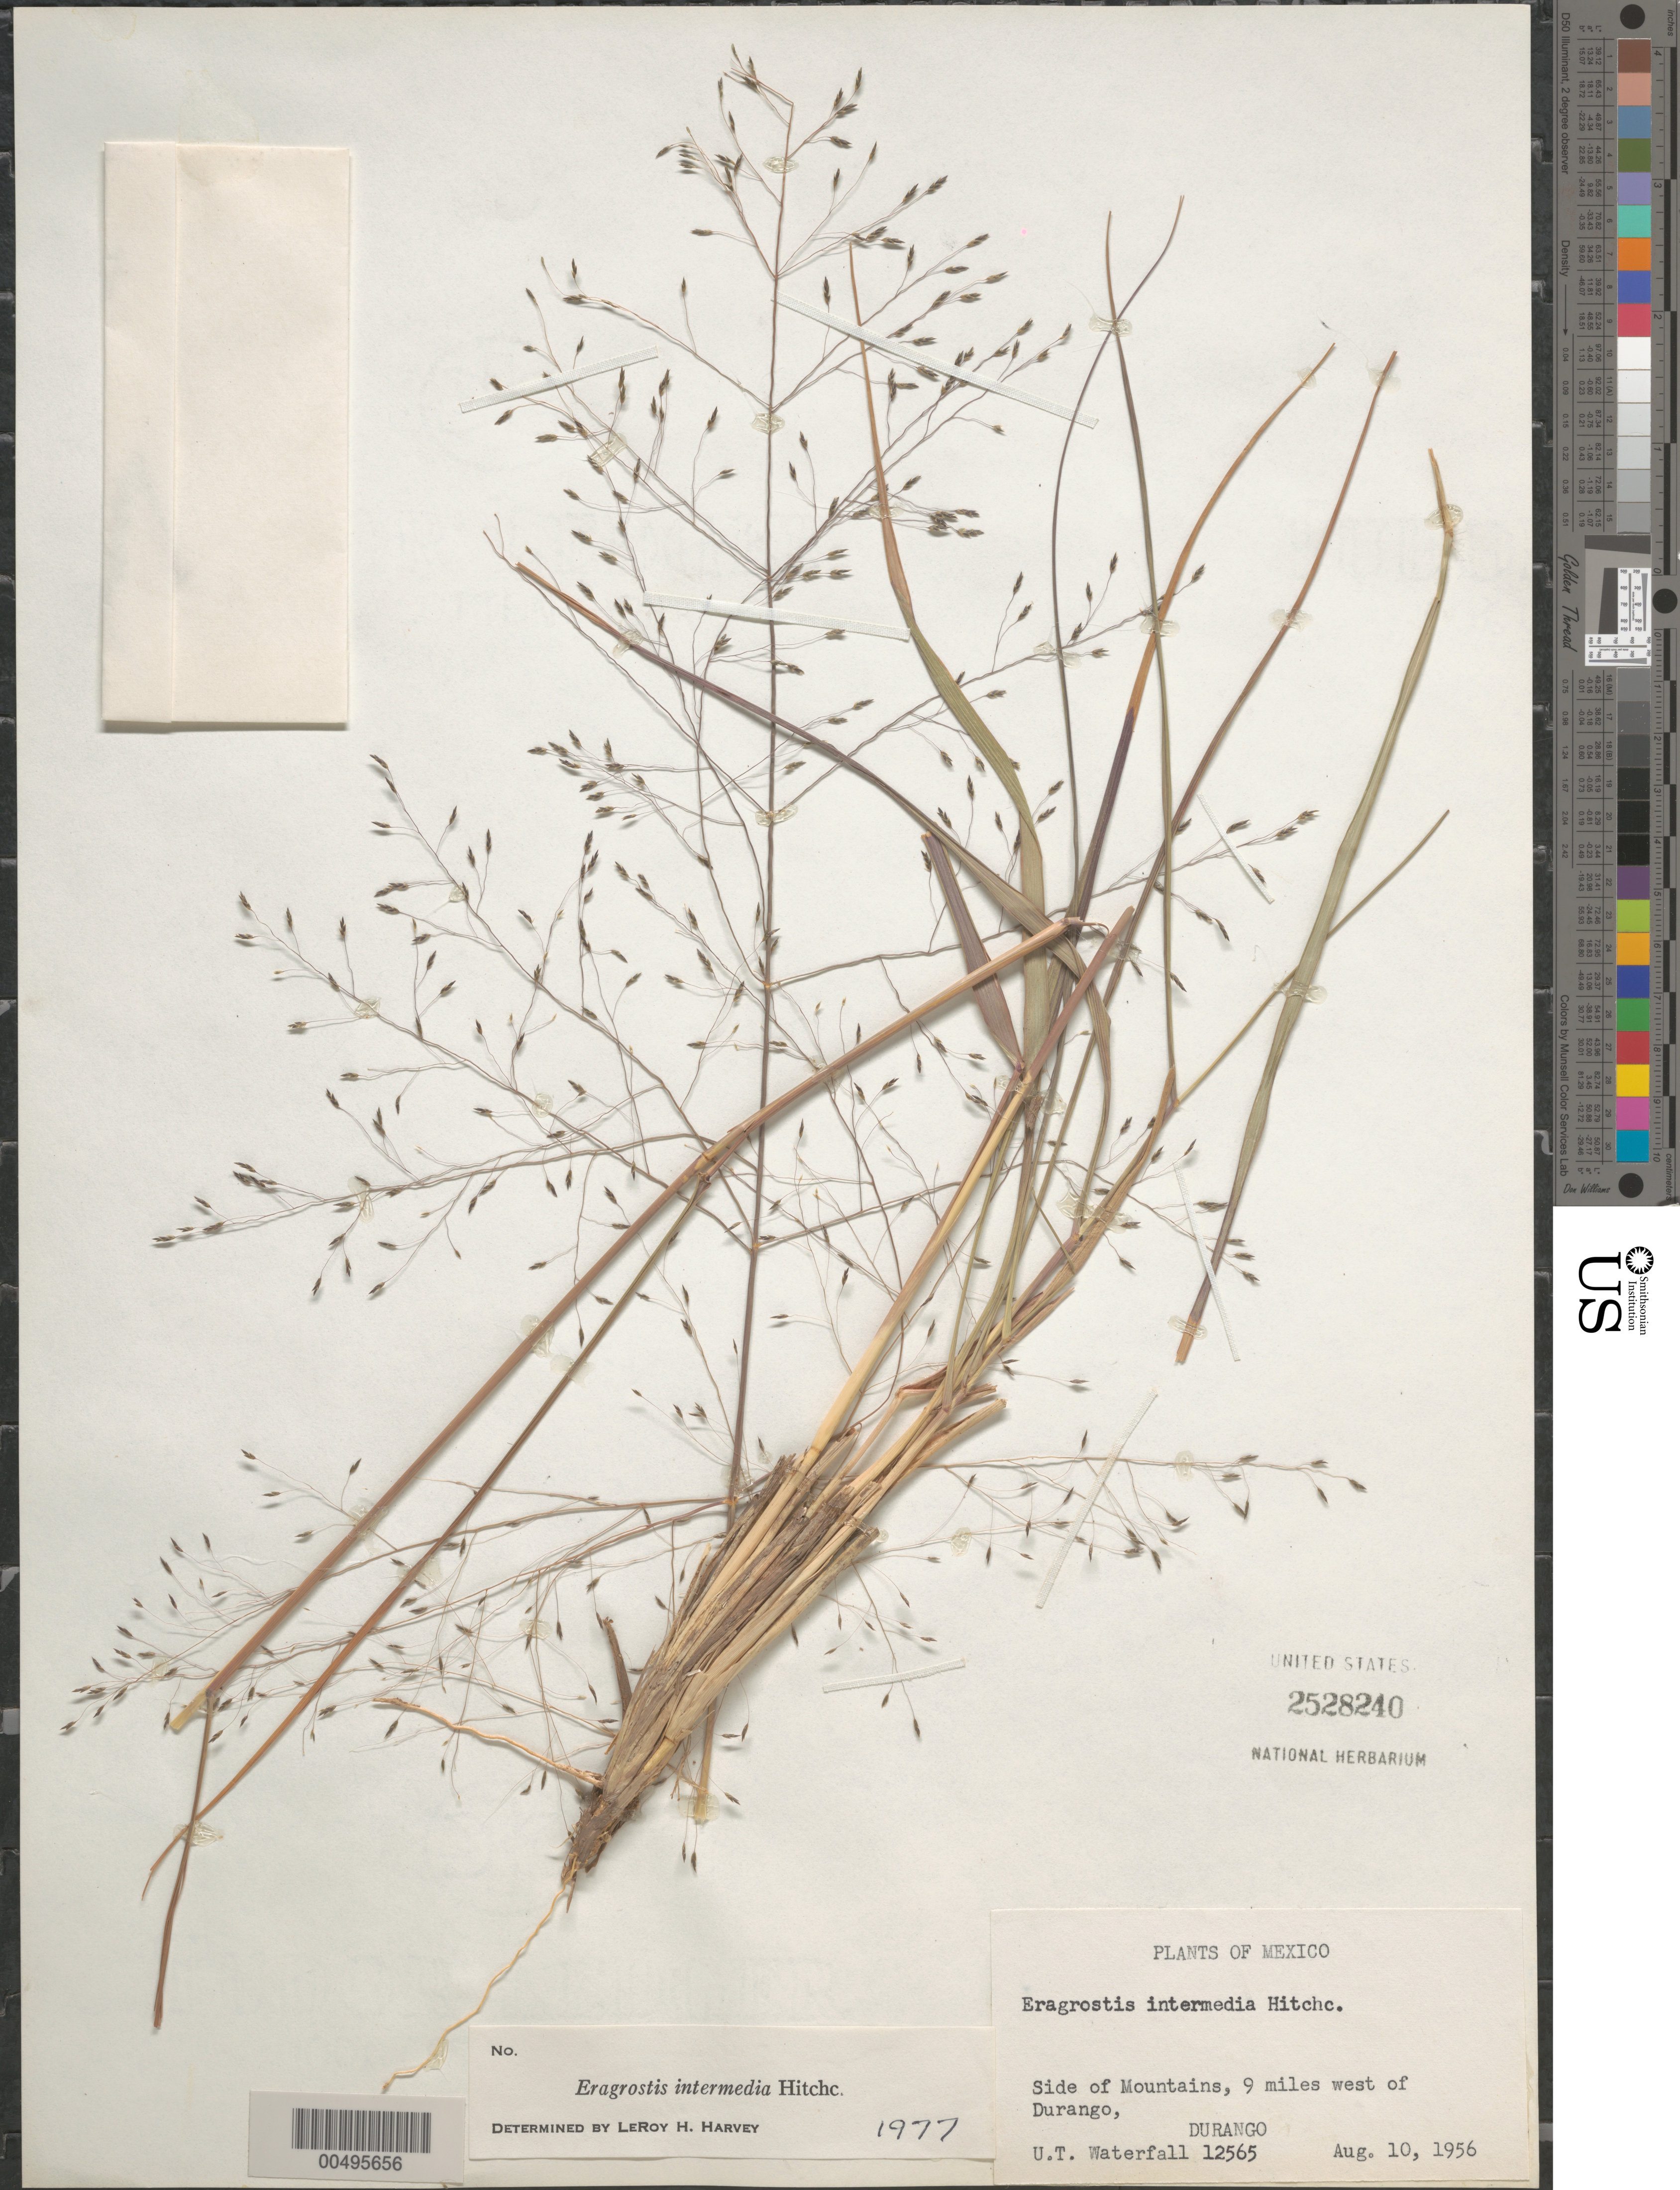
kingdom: Plantae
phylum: Tracheophyta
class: Liliopsida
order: Poales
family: Poaceae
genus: Eragrostis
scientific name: Eragrostis intermedia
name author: Hitchc.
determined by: Harvey, L. H.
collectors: U. T. Waterfall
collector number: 12565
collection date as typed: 10 Aug 1956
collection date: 1956-08-10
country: Mexico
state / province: Durango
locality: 9 mi W of Durango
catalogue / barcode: US 2528240